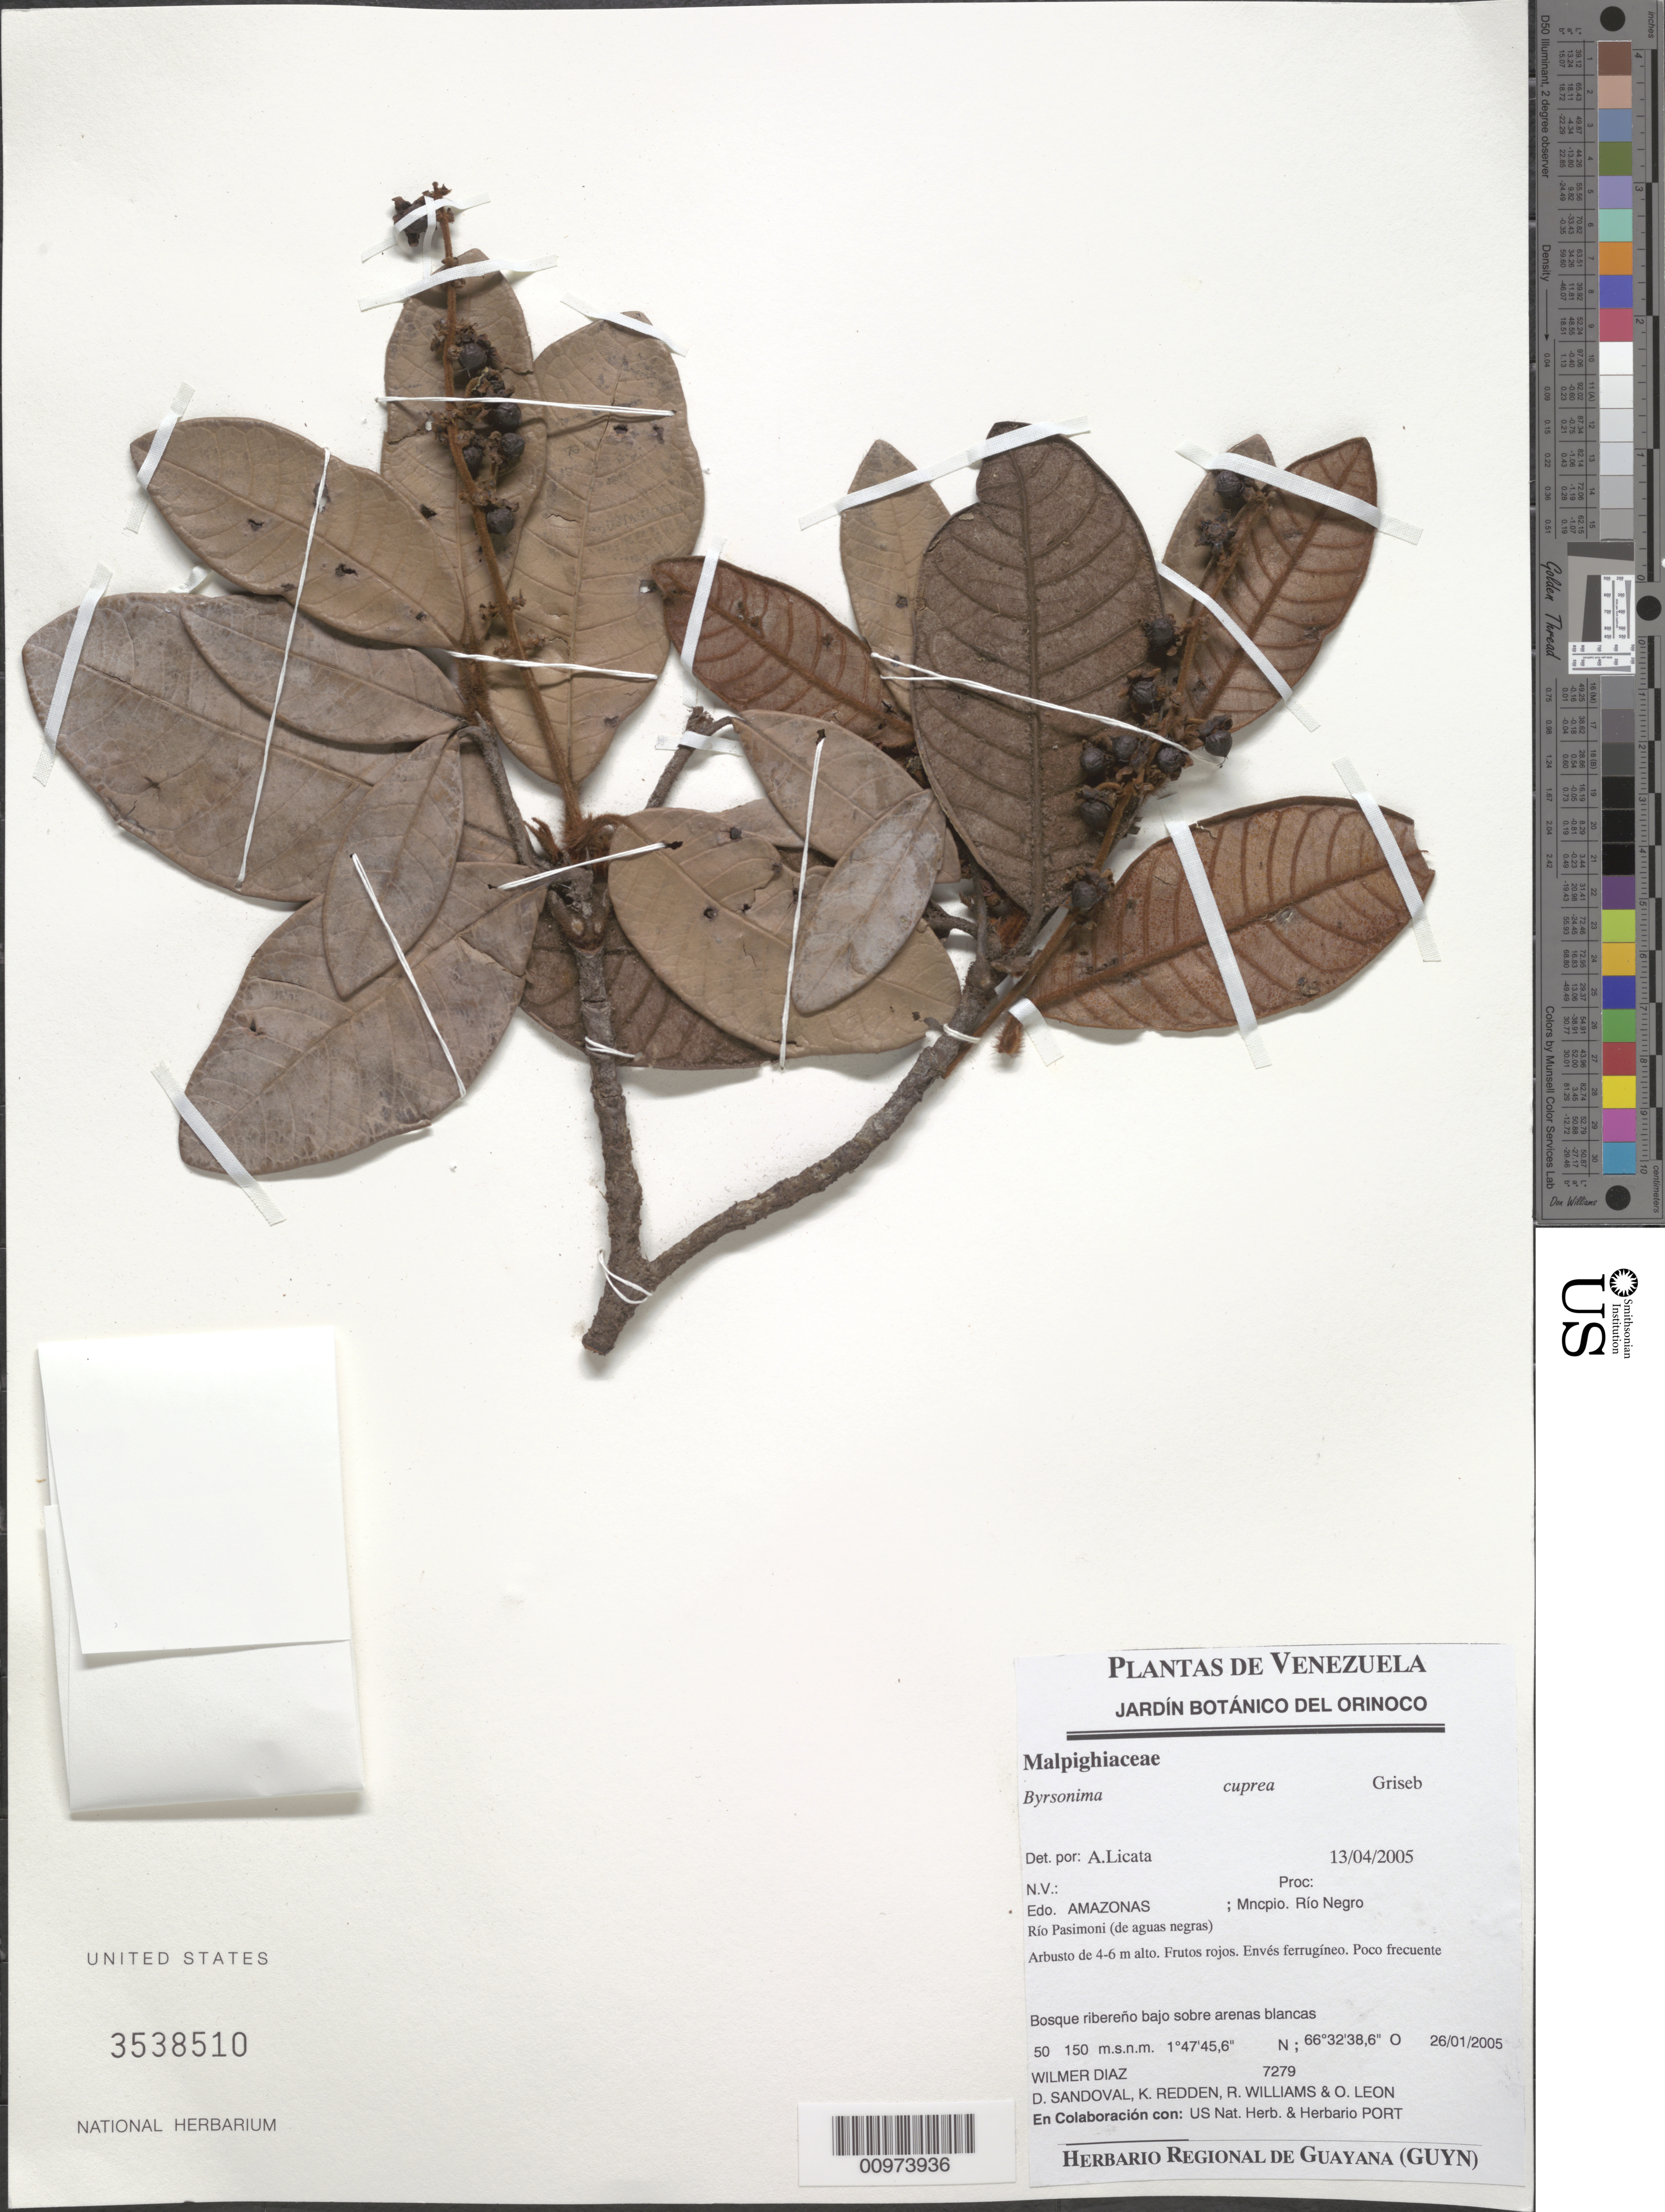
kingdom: Plantae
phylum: Tracheophyta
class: Magnoliopsida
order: Malpighiales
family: Malpighiaceae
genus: Byrsonima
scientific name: Byrsonima cuprea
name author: Griseb.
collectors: W. Díaz P., D. Sandoval, K. M. Redden, R. Williams & O. León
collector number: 7279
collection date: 2005-01-26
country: Venezuela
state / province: Amazonas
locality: Mncpio. Río Negro. Río Pasimoni (de aguas negras).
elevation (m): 50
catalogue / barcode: US 3538510